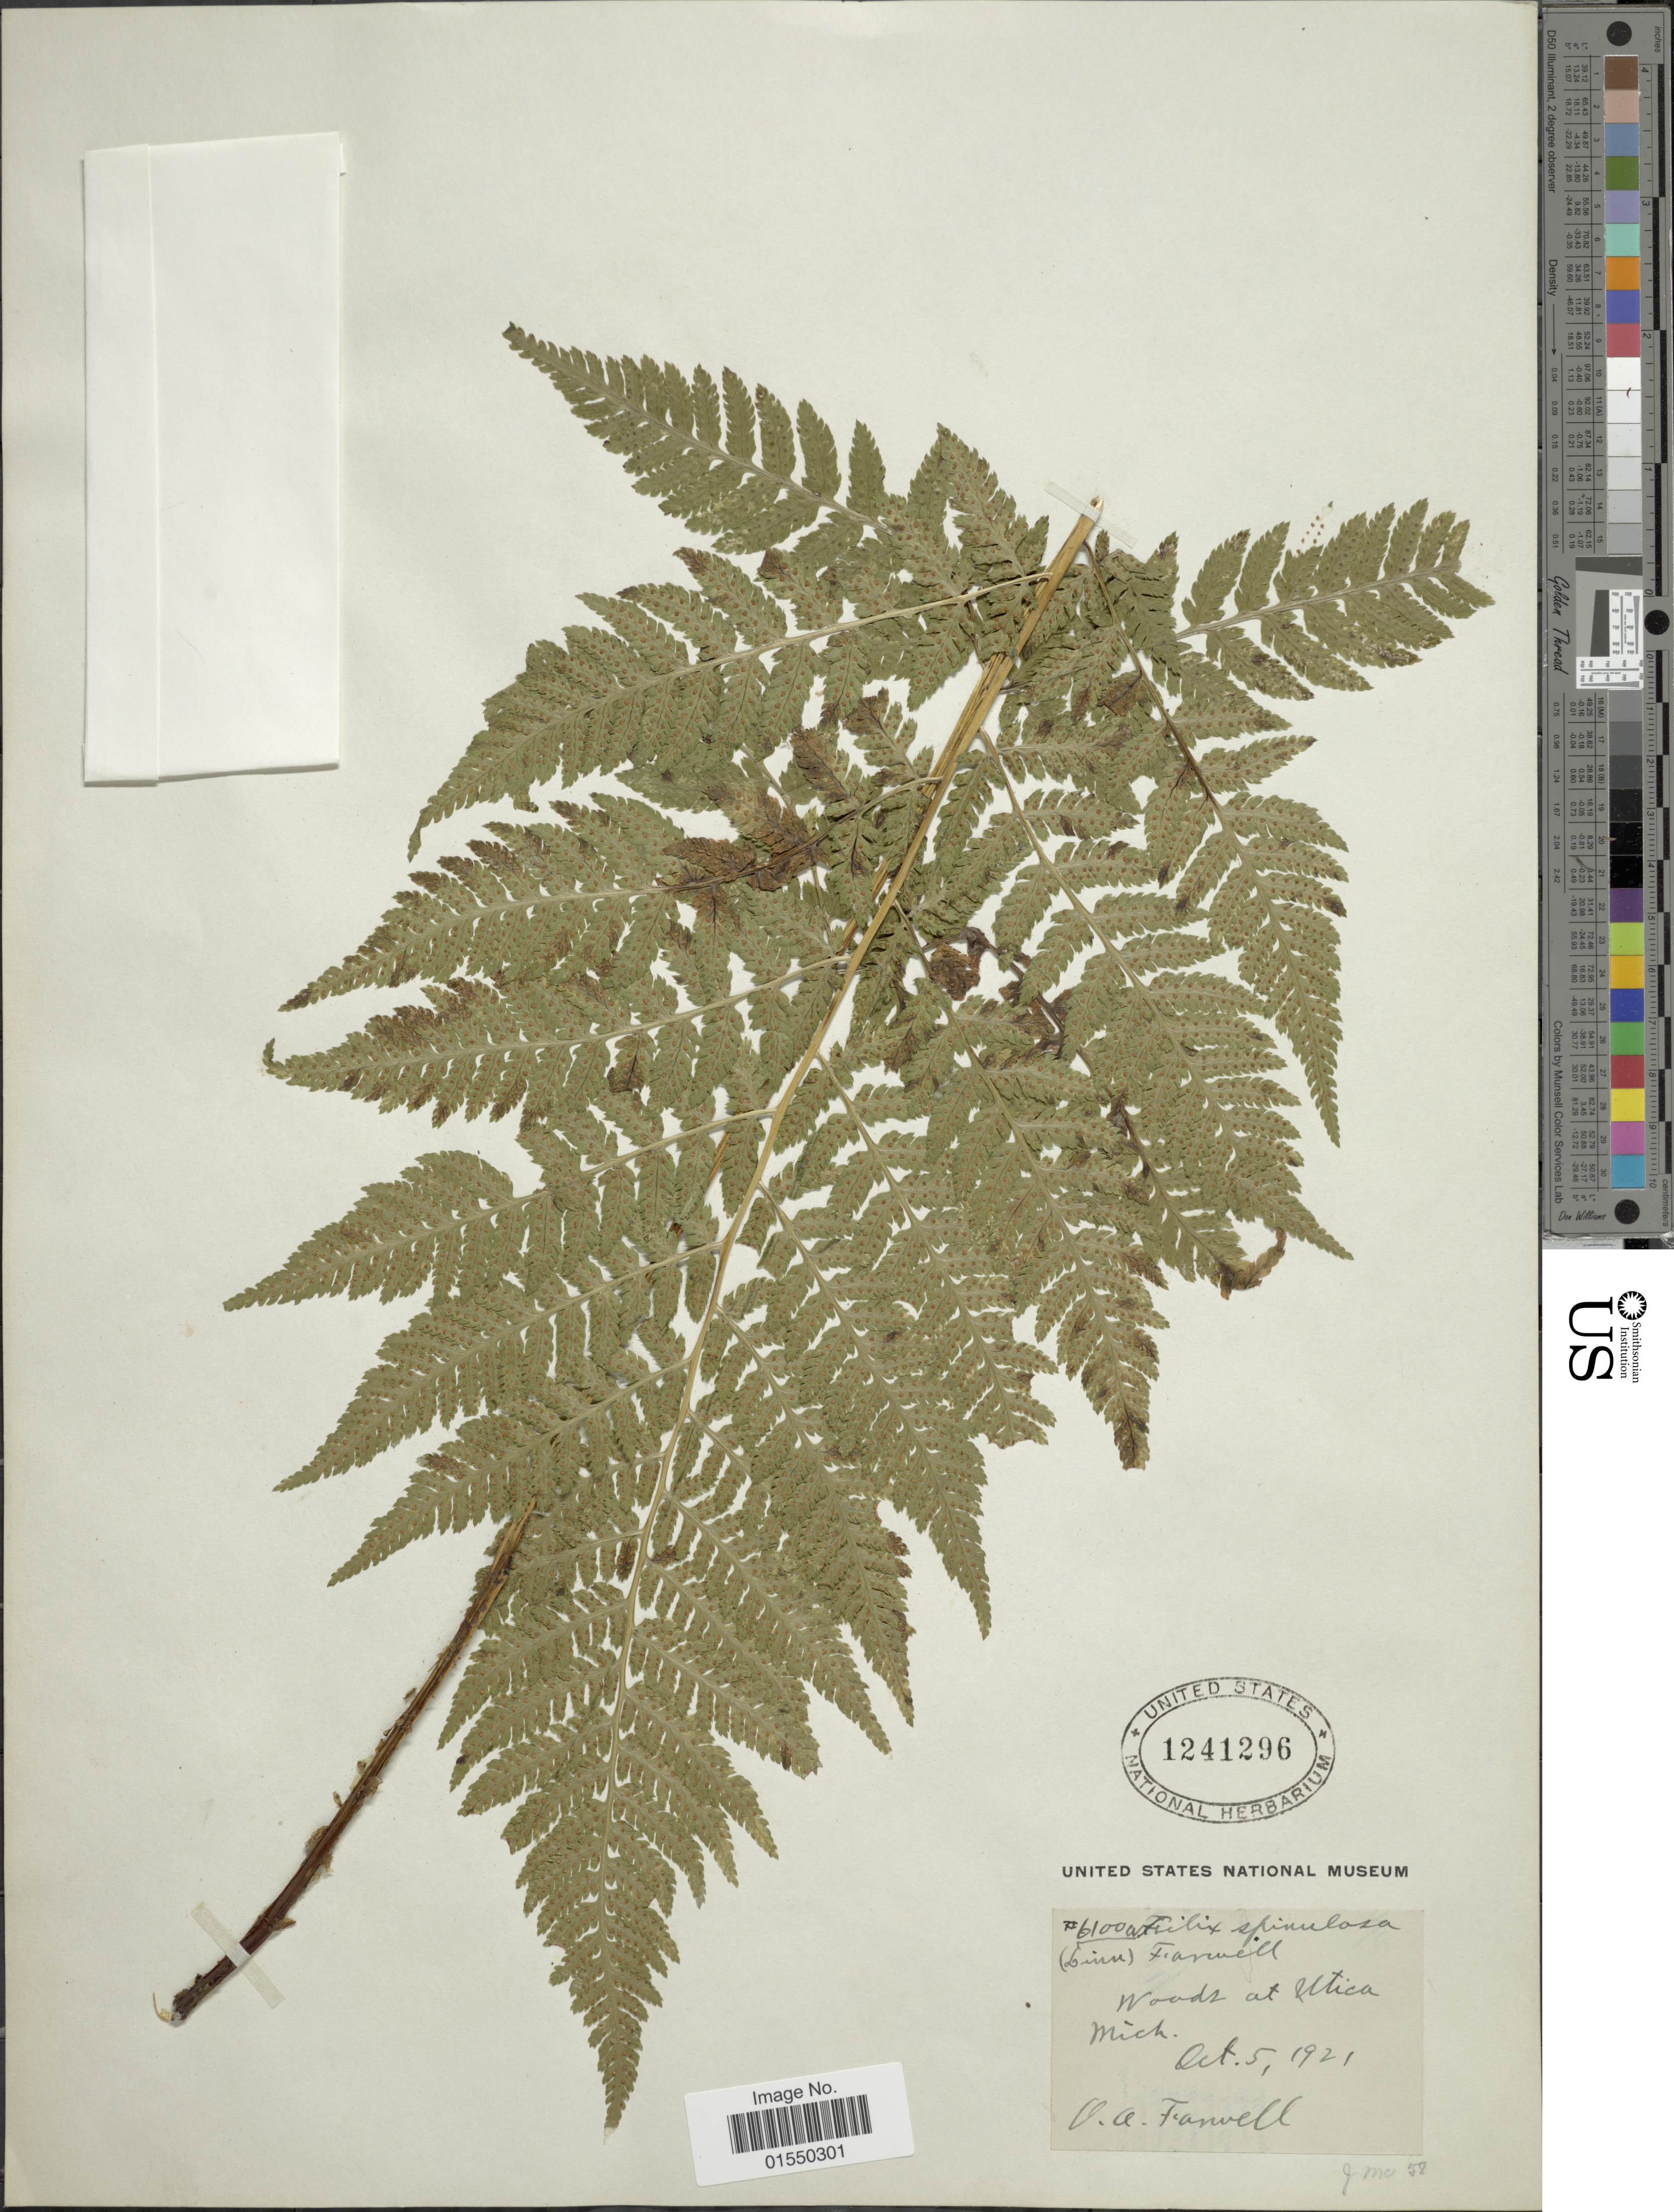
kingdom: Plantae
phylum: Tracheophyta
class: Polypodiopsida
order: Polypodiales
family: Dryopteridaceae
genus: Dryopteris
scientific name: Dryopteris carthusiana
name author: (Villars) H.P. Fuchs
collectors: O. Farwell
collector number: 6100a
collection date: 1921-10-05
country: United States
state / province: Michigan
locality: Woods at Utica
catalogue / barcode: US 1241296